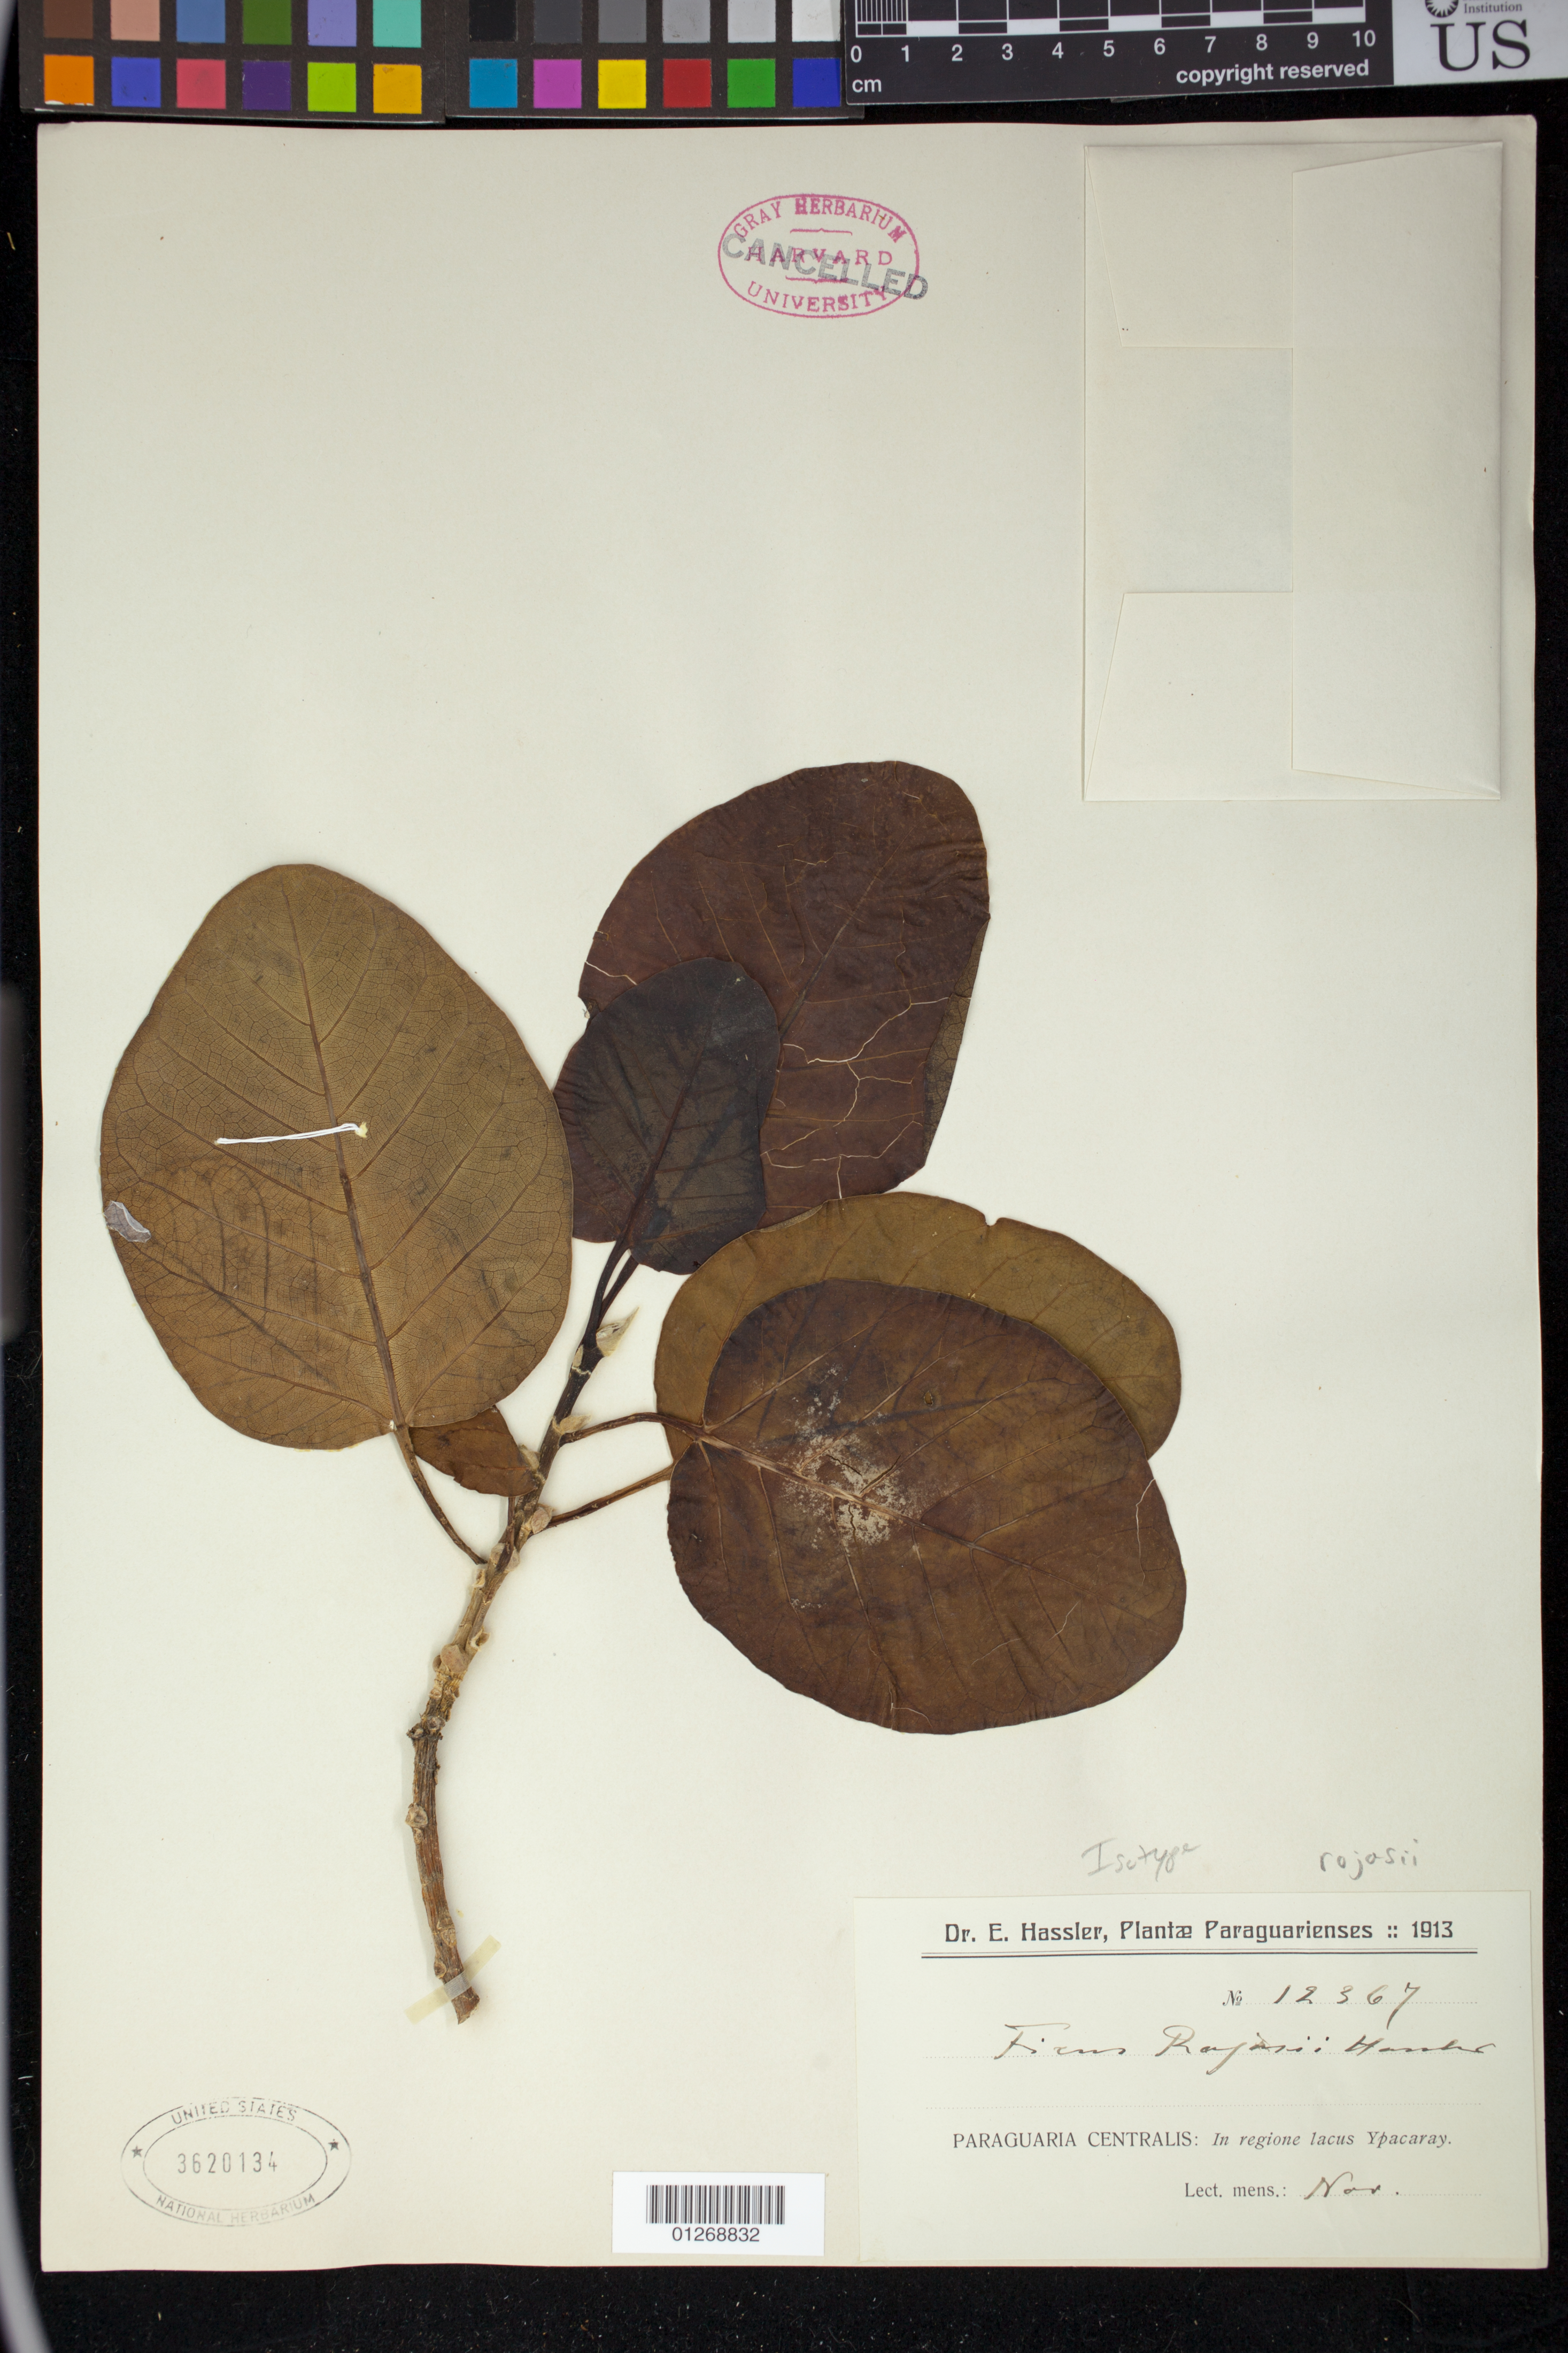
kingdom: Plantae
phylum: Tracheophyta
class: Magnoliopsida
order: Rosales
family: Moraceae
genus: Ficus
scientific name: Ficus rojasii Hassl., nom. illeg.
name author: Hassl.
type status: Isotype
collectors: E. Hassler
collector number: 12367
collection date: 1913-11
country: Paraguay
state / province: Central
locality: Paraguaria Centralis: in regione lacus Ypacaray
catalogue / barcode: US 3620134